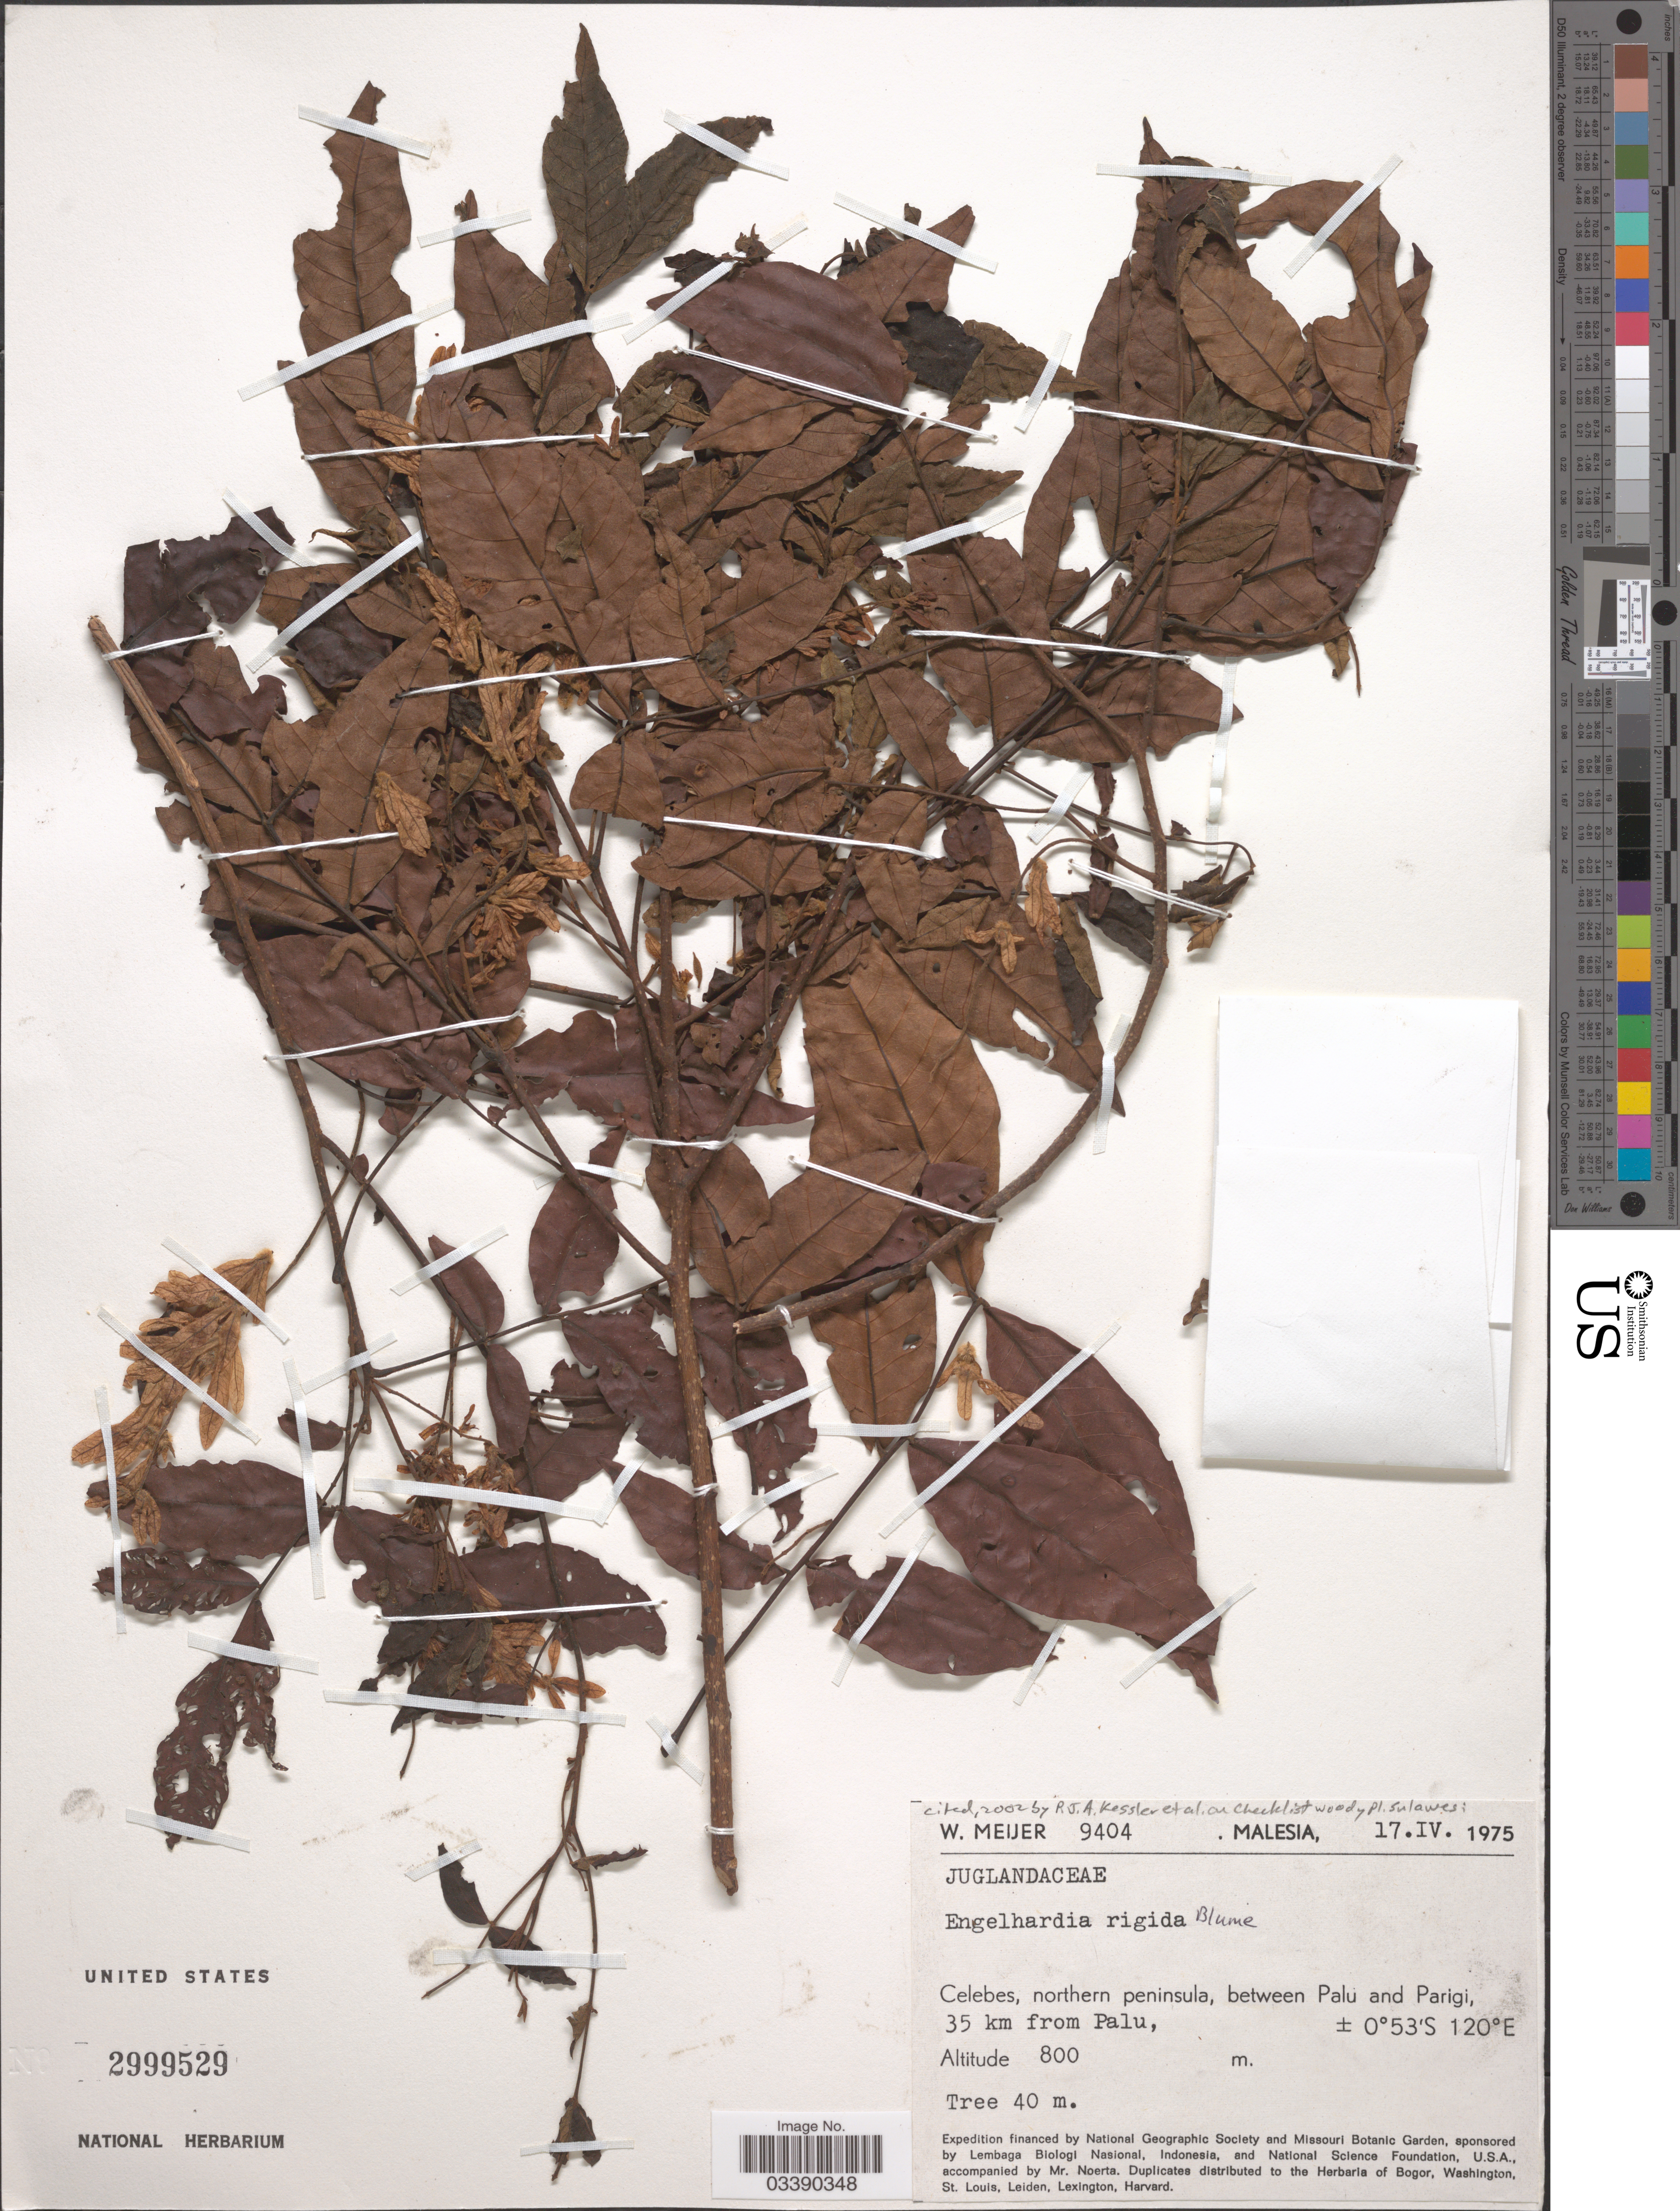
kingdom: Plantae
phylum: Tracheophyta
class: Magnoliopsida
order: Fagales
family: Juglandaceae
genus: Engelhardia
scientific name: Engelhardia rigida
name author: Blume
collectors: W. Meijer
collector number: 9404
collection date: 1975-04-17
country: Malaysia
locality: Celebes, northern peninsula, between Palu and Parigi, 35 km from Palu.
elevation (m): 800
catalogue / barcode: US 2999529